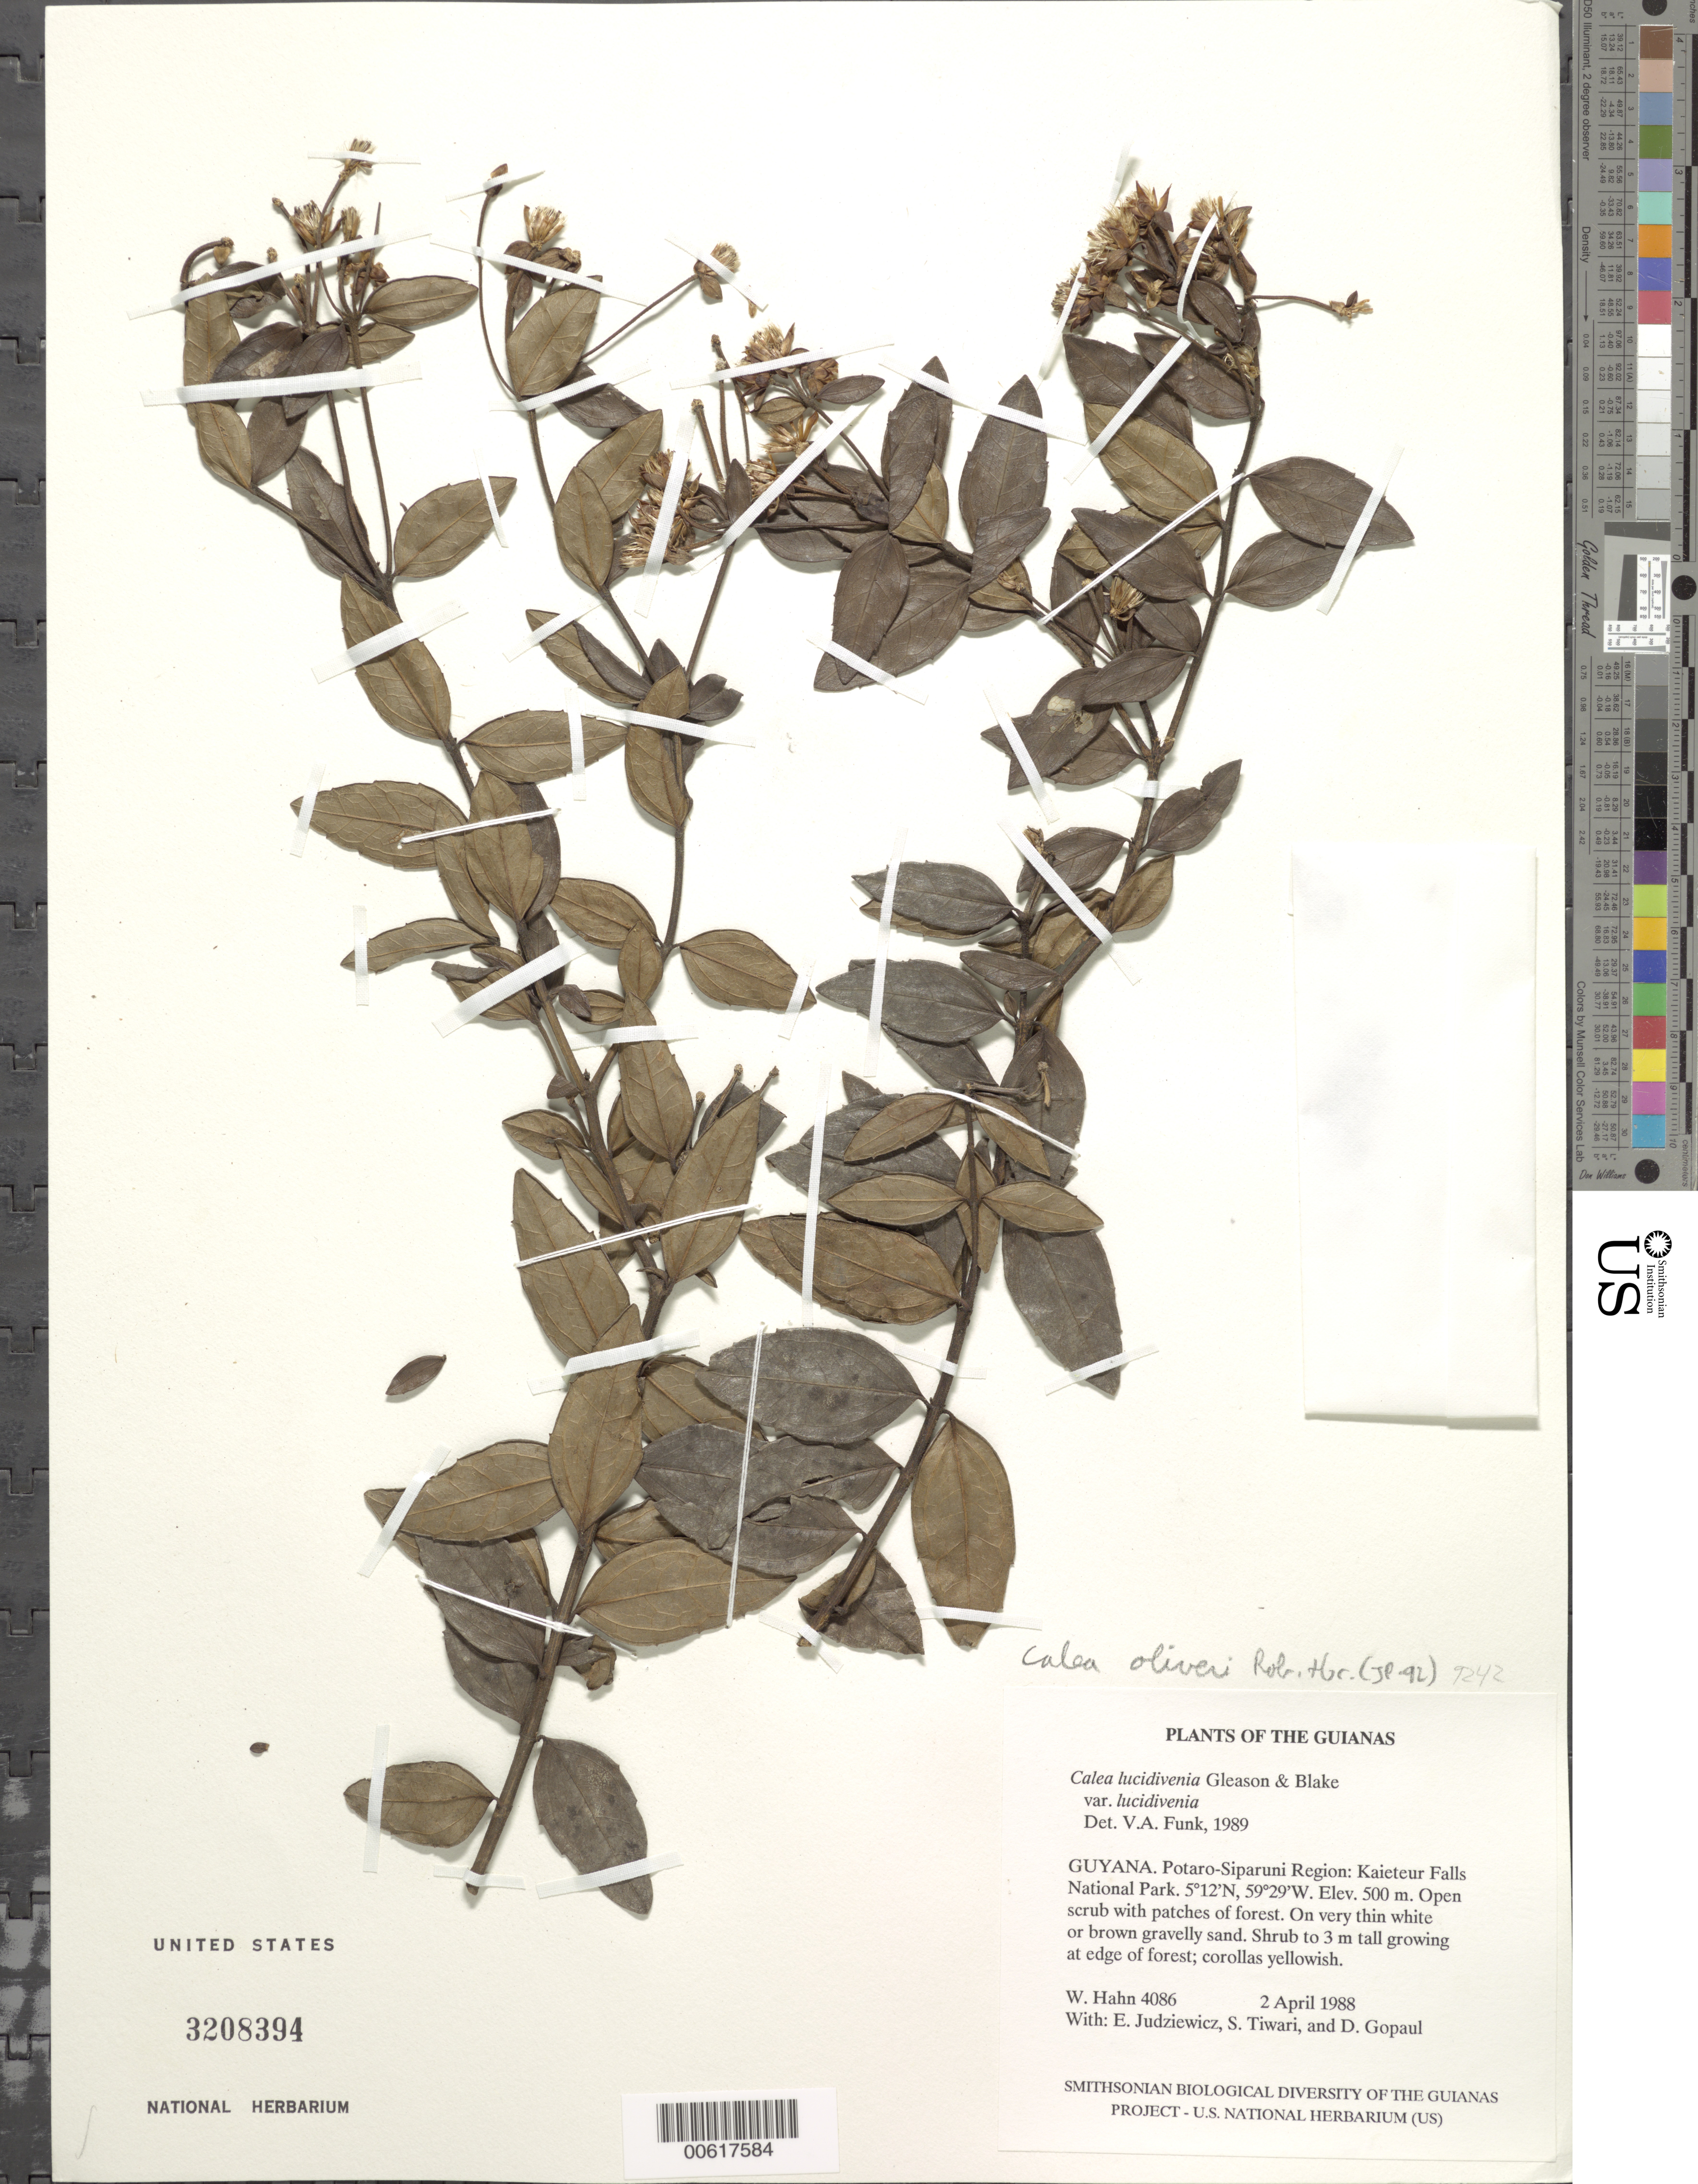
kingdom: Plantae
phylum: Tracheophyta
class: Magnoliopsida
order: Asterales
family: Asteraceae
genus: Calea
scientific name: Calea lucidivenia var. lucidivenia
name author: Gleason & S.F. Blake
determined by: Funk, Vicki A., (BOT), Smithsonian Institution - National Museum of Natural History (UNITED STATES)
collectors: W. Hahn, E. J. Judziewicz, S. Tiwari & D. Gopaul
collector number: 4086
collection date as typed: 2 April 1988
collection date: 1988-04-02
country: Guyana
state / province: Potaro-Siparuni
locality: Kaieteur Falls National Park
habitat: Open scrub with patches of forest. On very thin white or brown gravelly sand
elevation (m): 500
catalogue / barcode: US 3208394